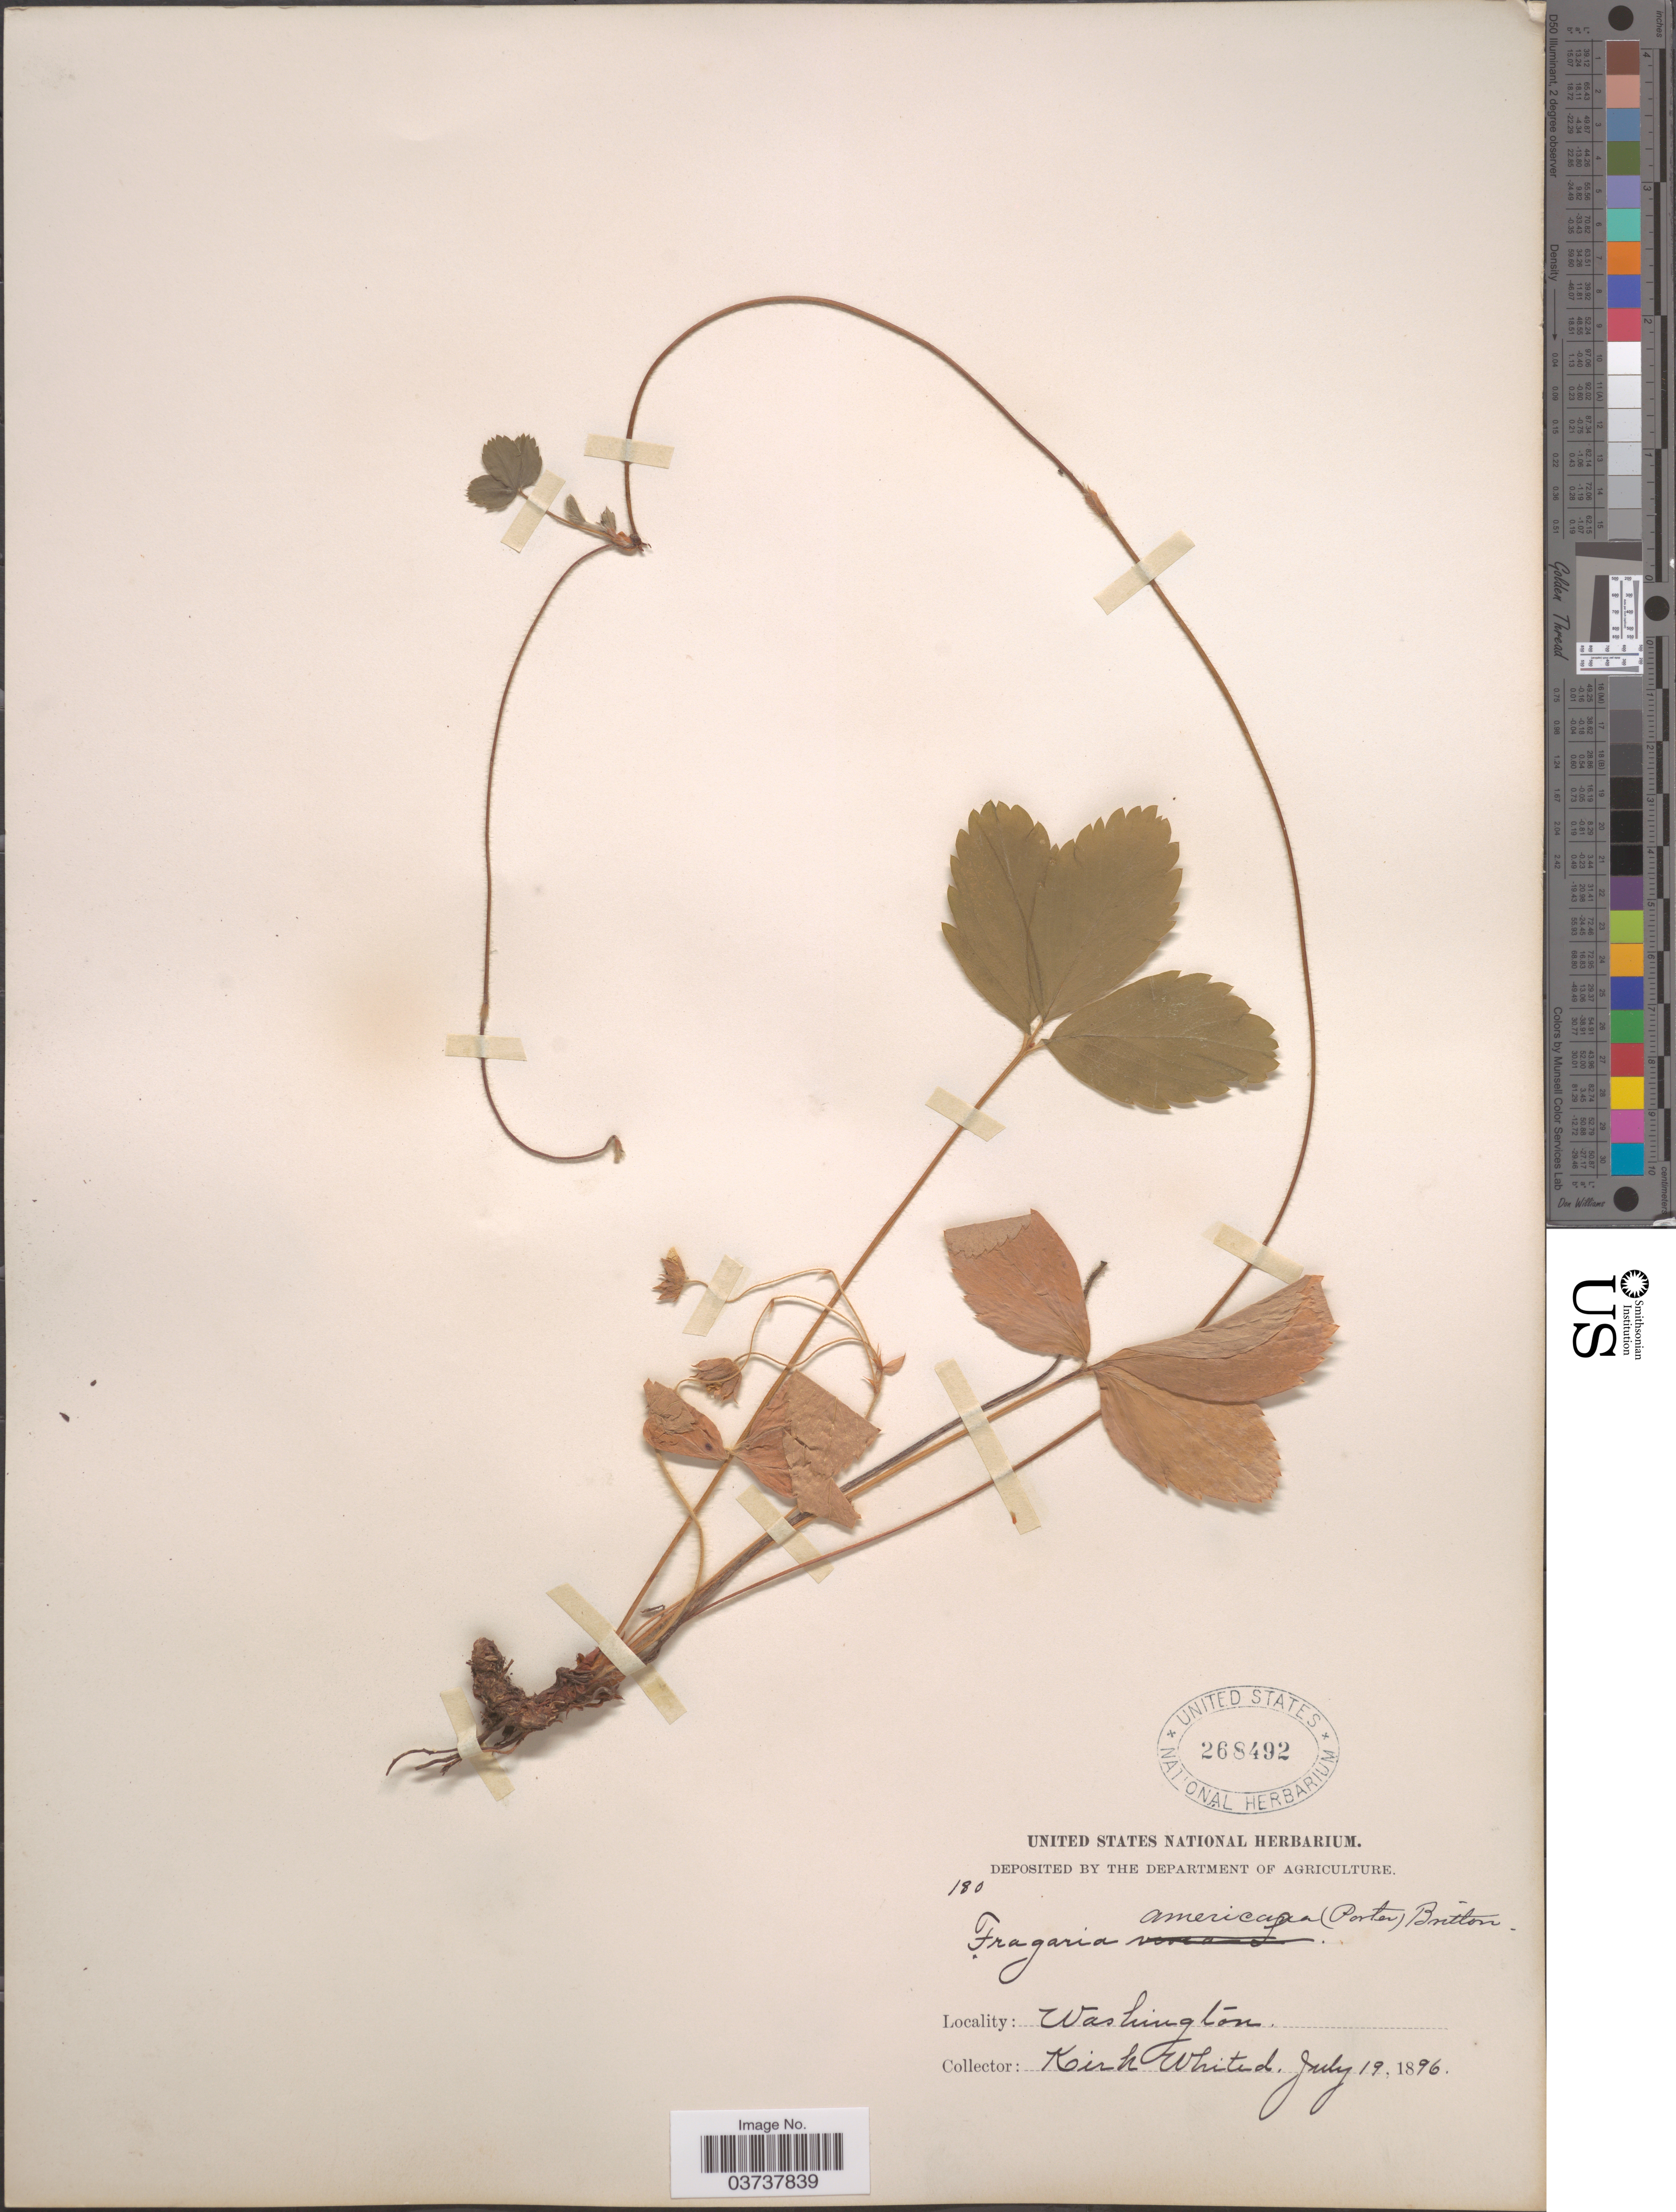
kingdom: Plantae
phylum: Tracheophyta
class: Magnoliopsida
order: Rosales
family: Rosaceae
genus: Fragaria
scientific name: Fragaria virginiana subsp. platypetala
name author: (Rydb.) Staudt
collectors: K. Whited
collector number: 180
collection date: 1896-07-19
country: United States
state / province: Washington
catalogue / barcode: US 268492